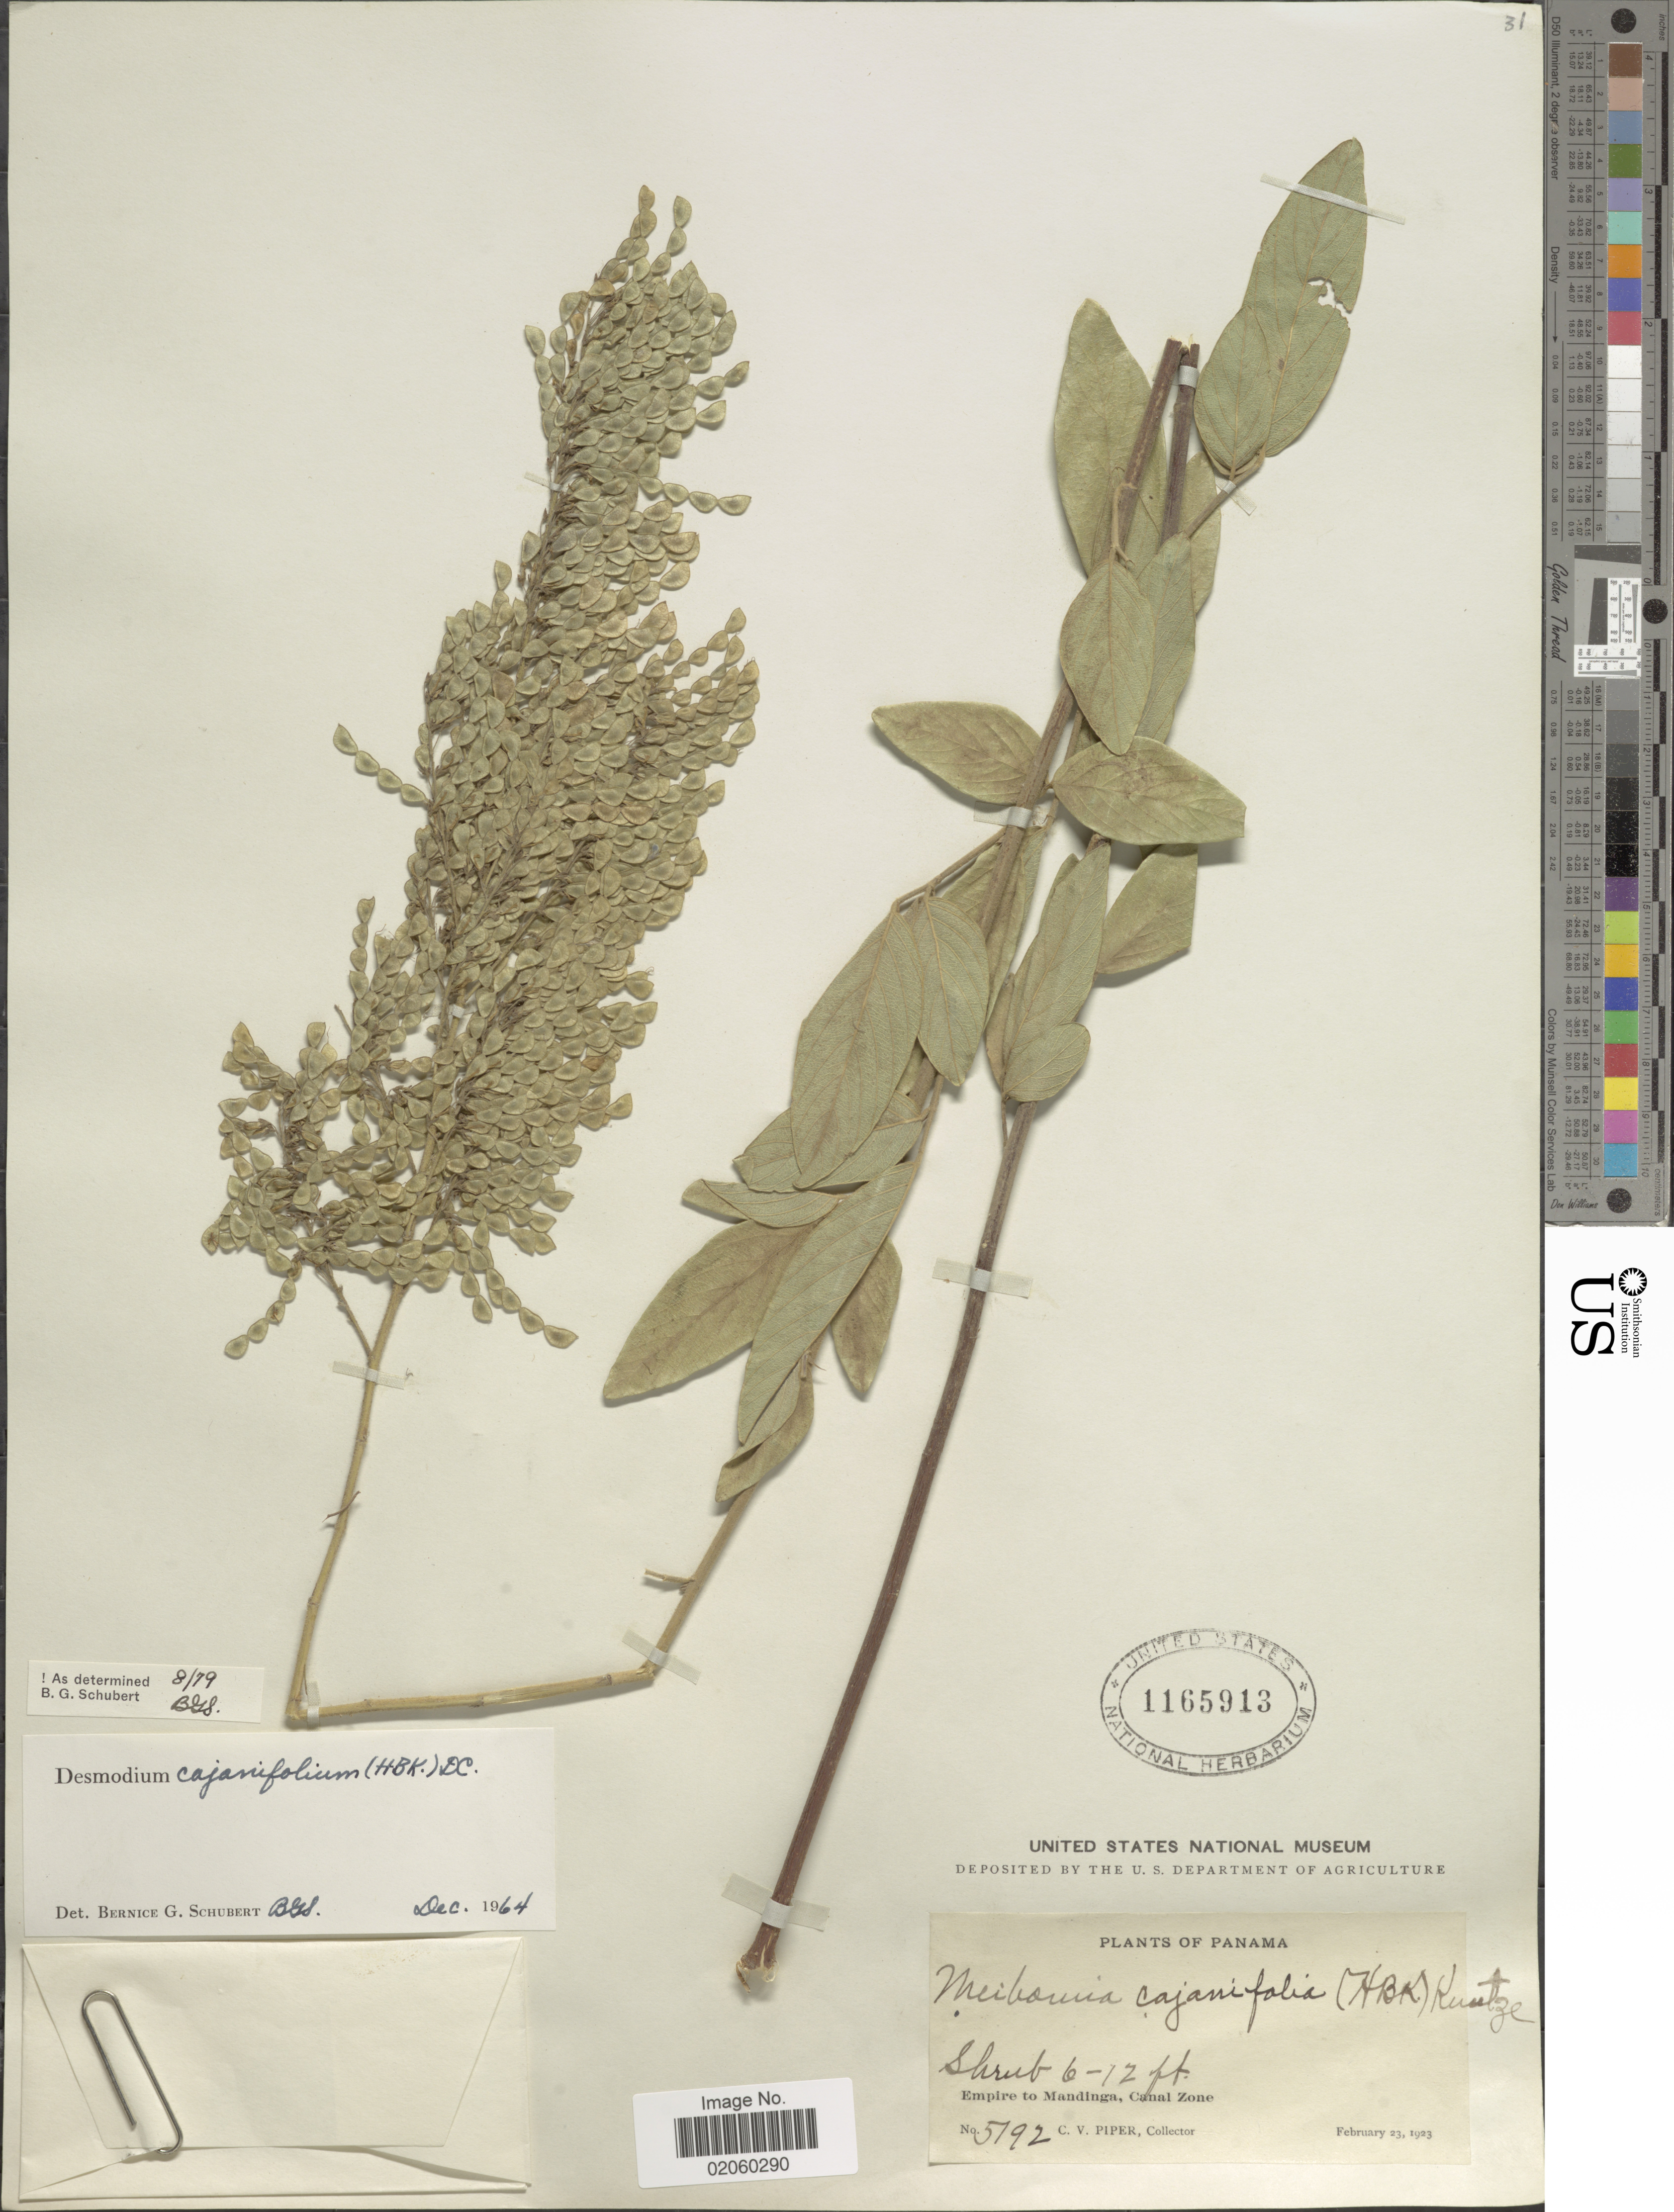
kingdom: Plantae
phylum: Tracheophyta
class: Magnoliopsida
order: Fabales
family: Fabaceae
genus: Desmodium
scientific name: Desmodium cajanifolium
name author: (Kunth) DC.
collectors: C. V. Piper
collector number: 5192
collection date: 1923-02-23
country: Panama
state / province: Colón / Panamá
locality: Empire to Mandinga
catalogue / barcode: US 1165913